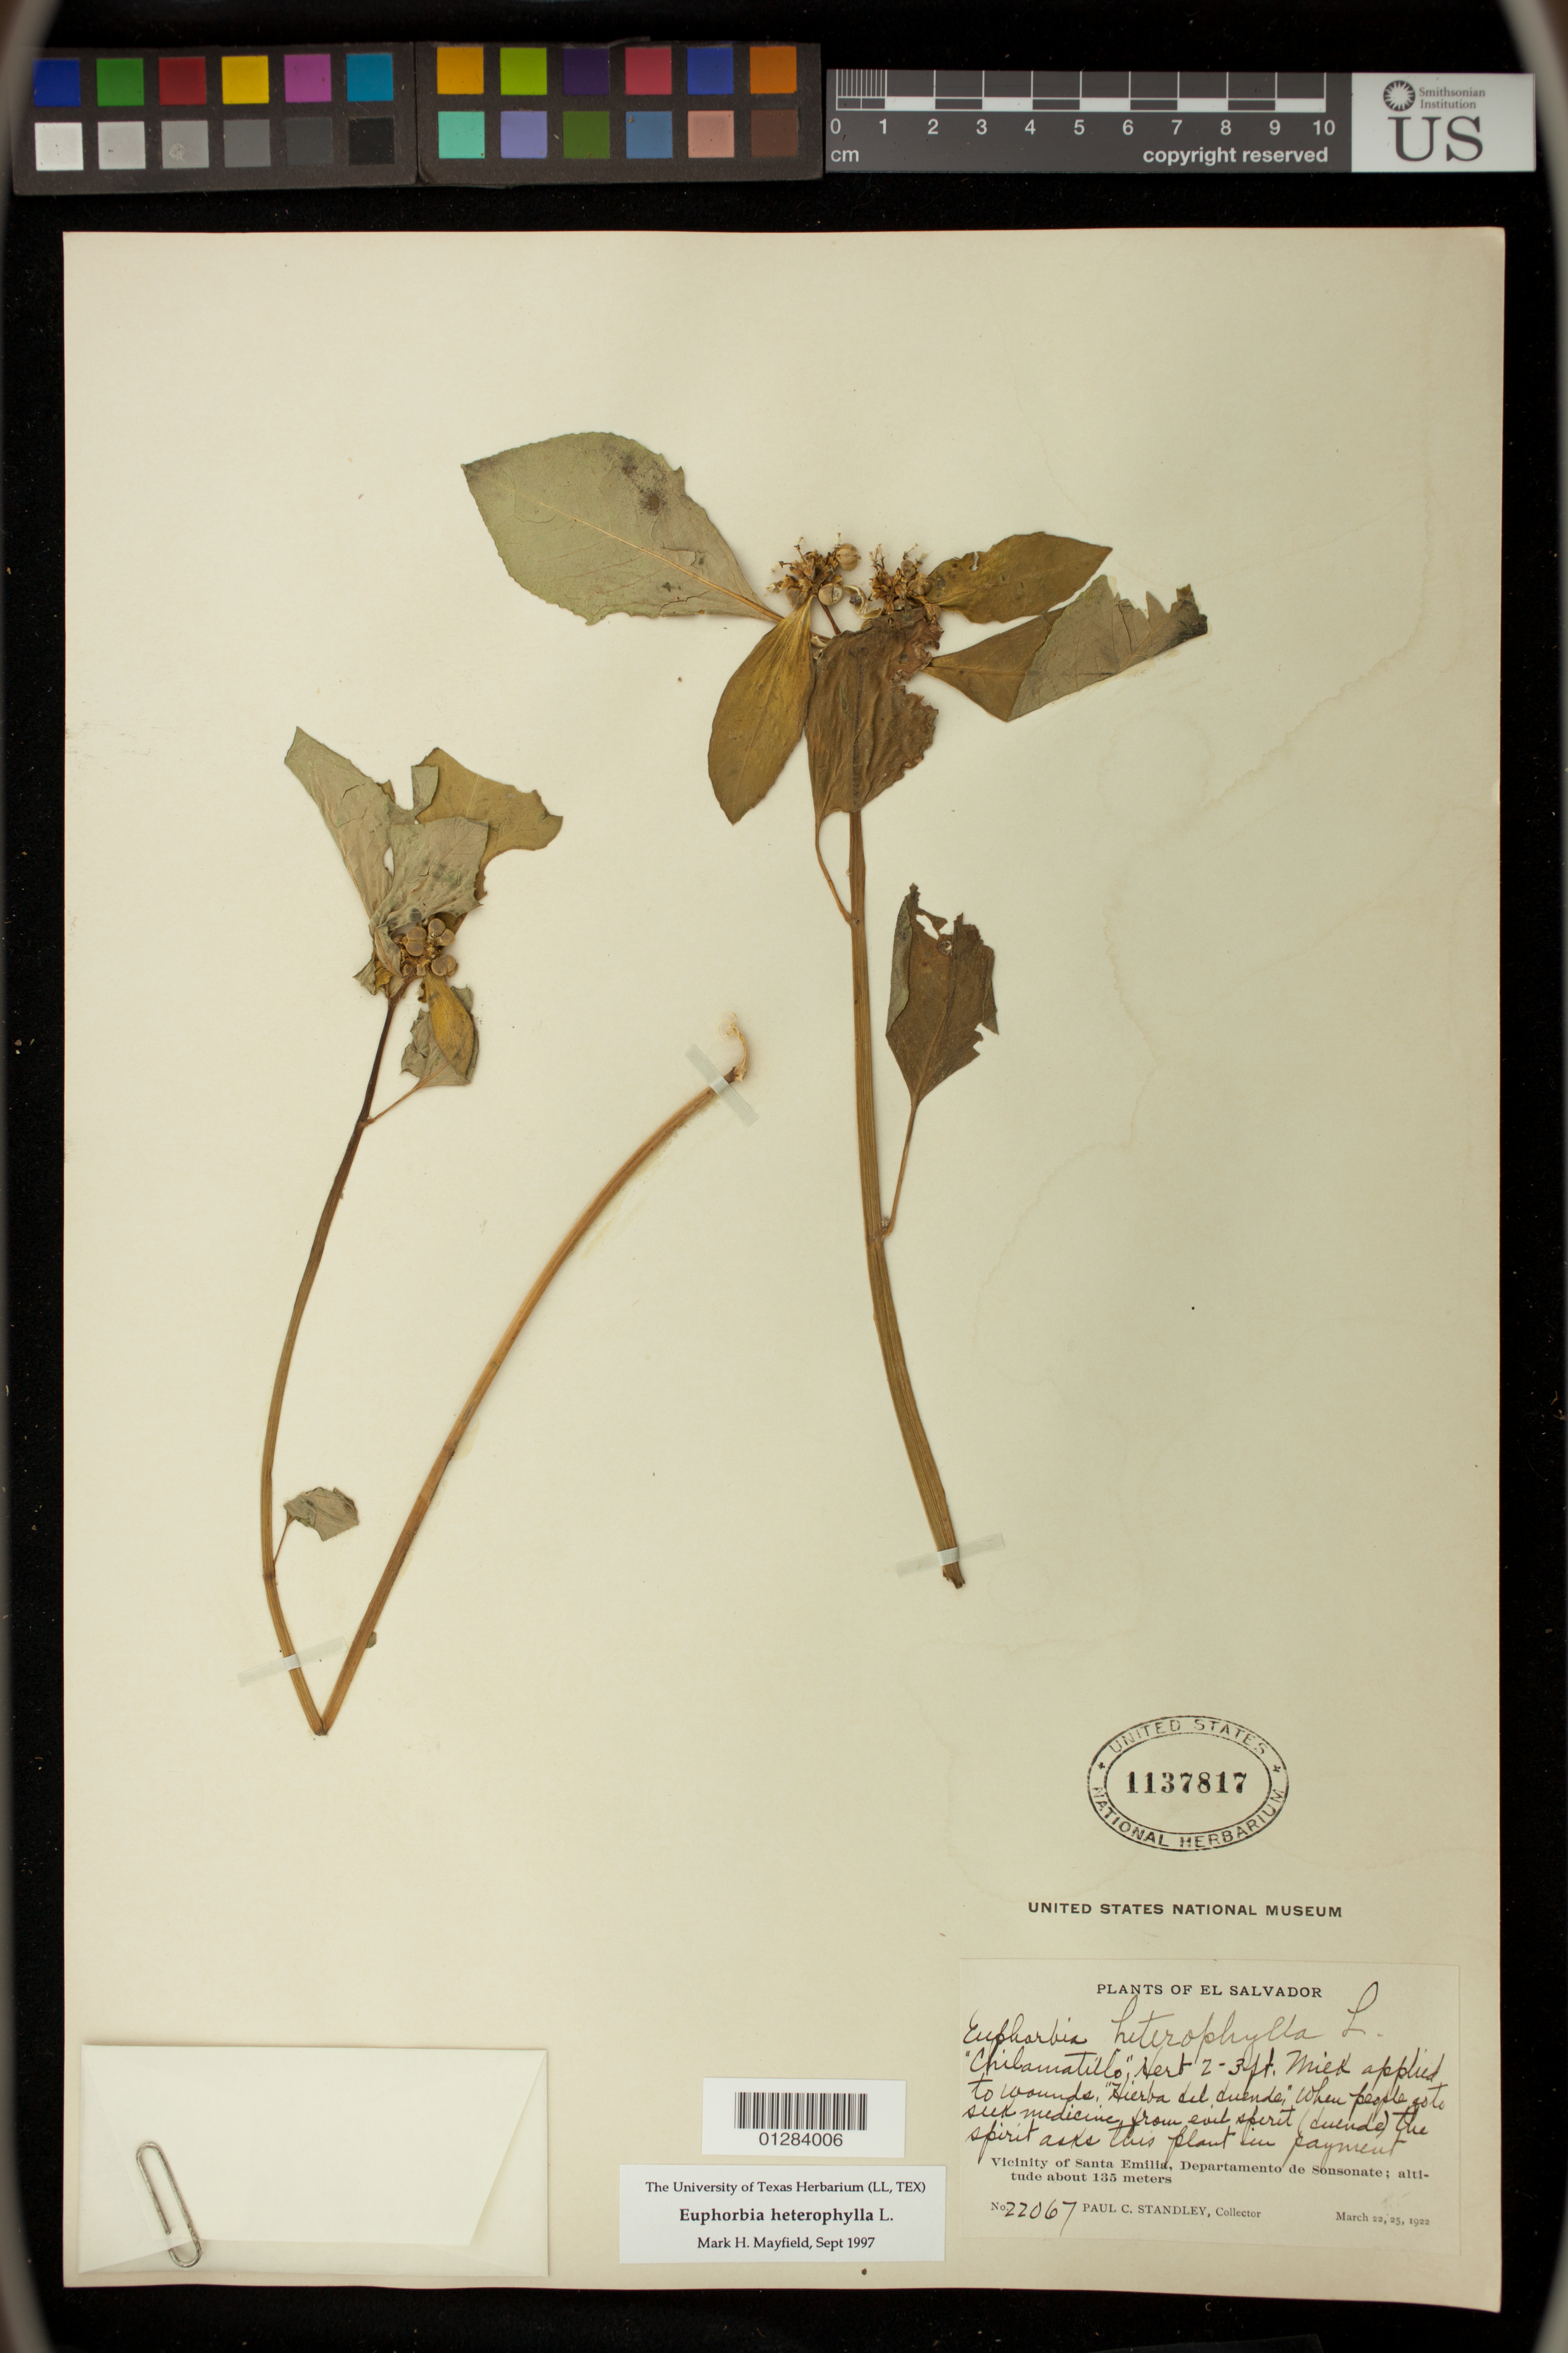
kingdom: Plantae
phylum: Tracheophyta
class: Magnoliopsida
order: Malpighiales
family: Euphorbiaceae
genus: Euphorbia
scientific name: Euphorbia heterophylla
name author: L.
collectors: Standley, Paul Carpenter, Steyermark, Julian Alfred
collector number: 22067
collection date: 1922-03-22,1922-03-25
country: El Salvador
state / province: Sonsonate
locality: Vicinity of Santa Emilia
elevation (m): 135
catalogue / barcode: US 1137817